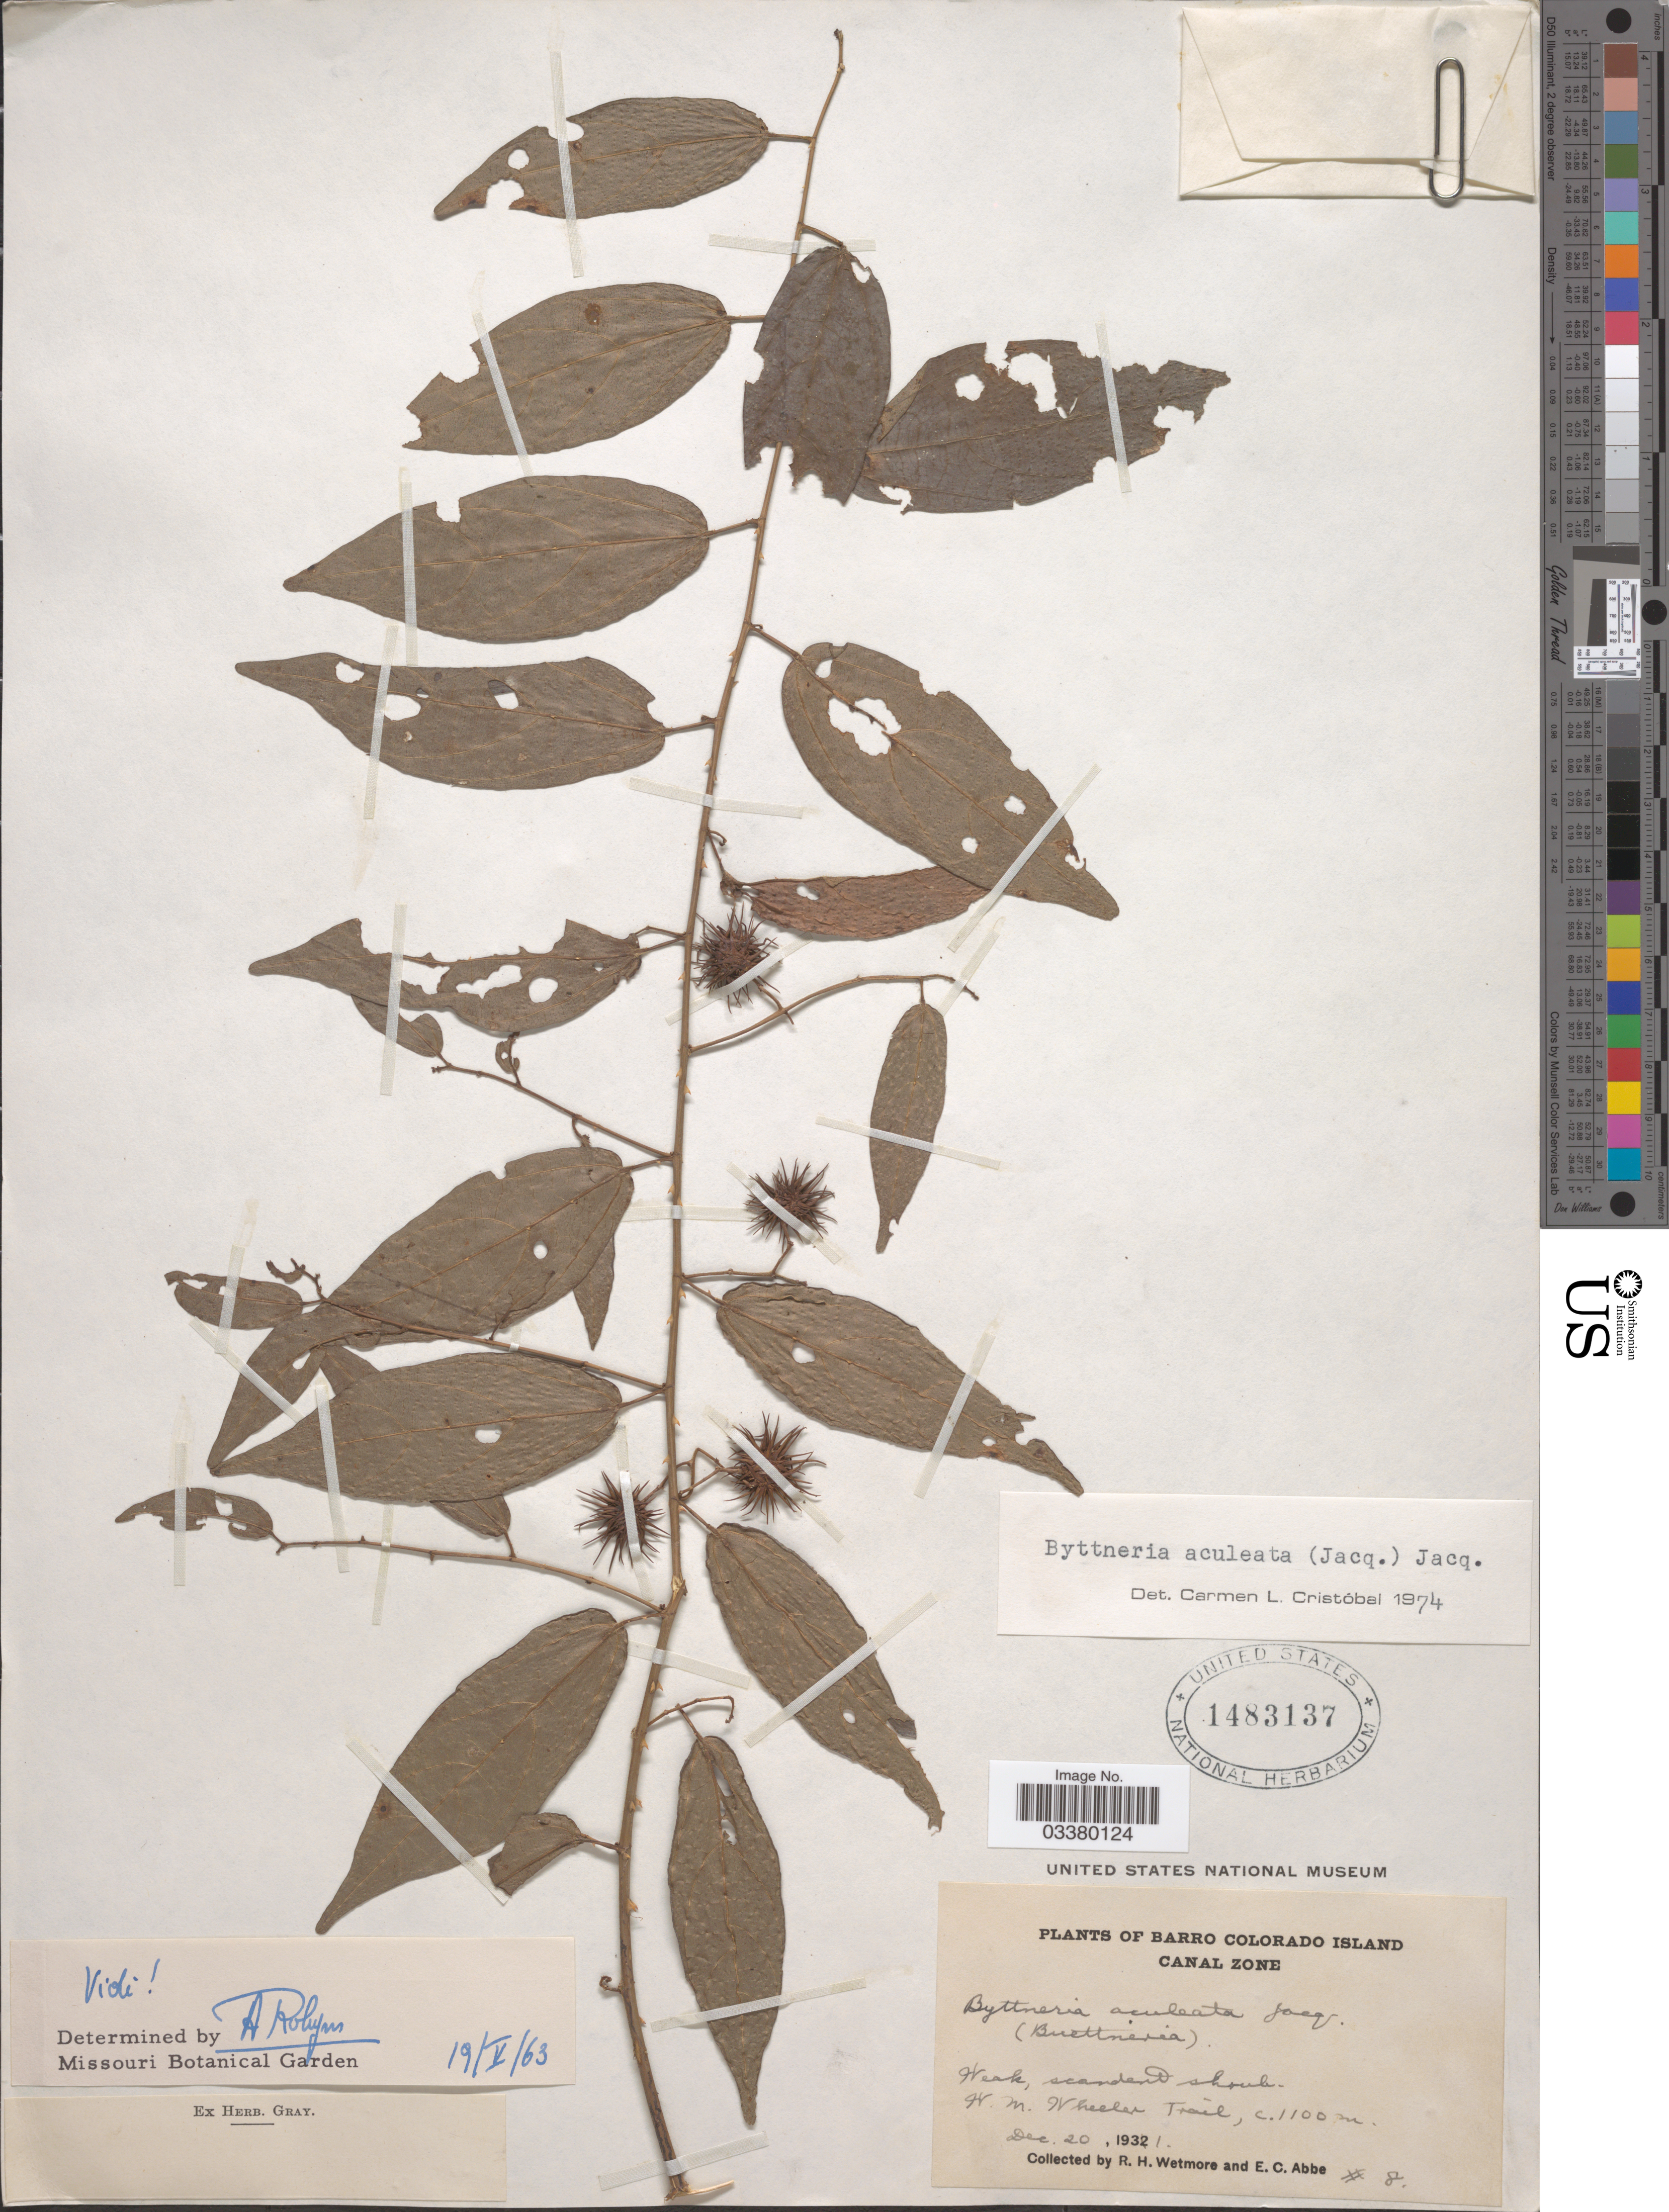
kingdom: Plantae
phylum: Tracheophyta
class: Magnoliopsida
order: Malvales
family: Malvaceae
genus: Byttneria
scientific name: Byttneria aculeata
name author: (Jacq.) Jacq.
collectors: R. Wetmore & E. C. Abbe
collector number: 8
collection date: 1931-12-20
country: Panama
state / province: Panamá Oeste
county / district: Canal Zone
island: Barro Colorado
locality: Barro Colorado Island, Canal Zone. W. M. Wheeler Trail.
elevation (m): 1100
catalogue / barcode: US 1483137